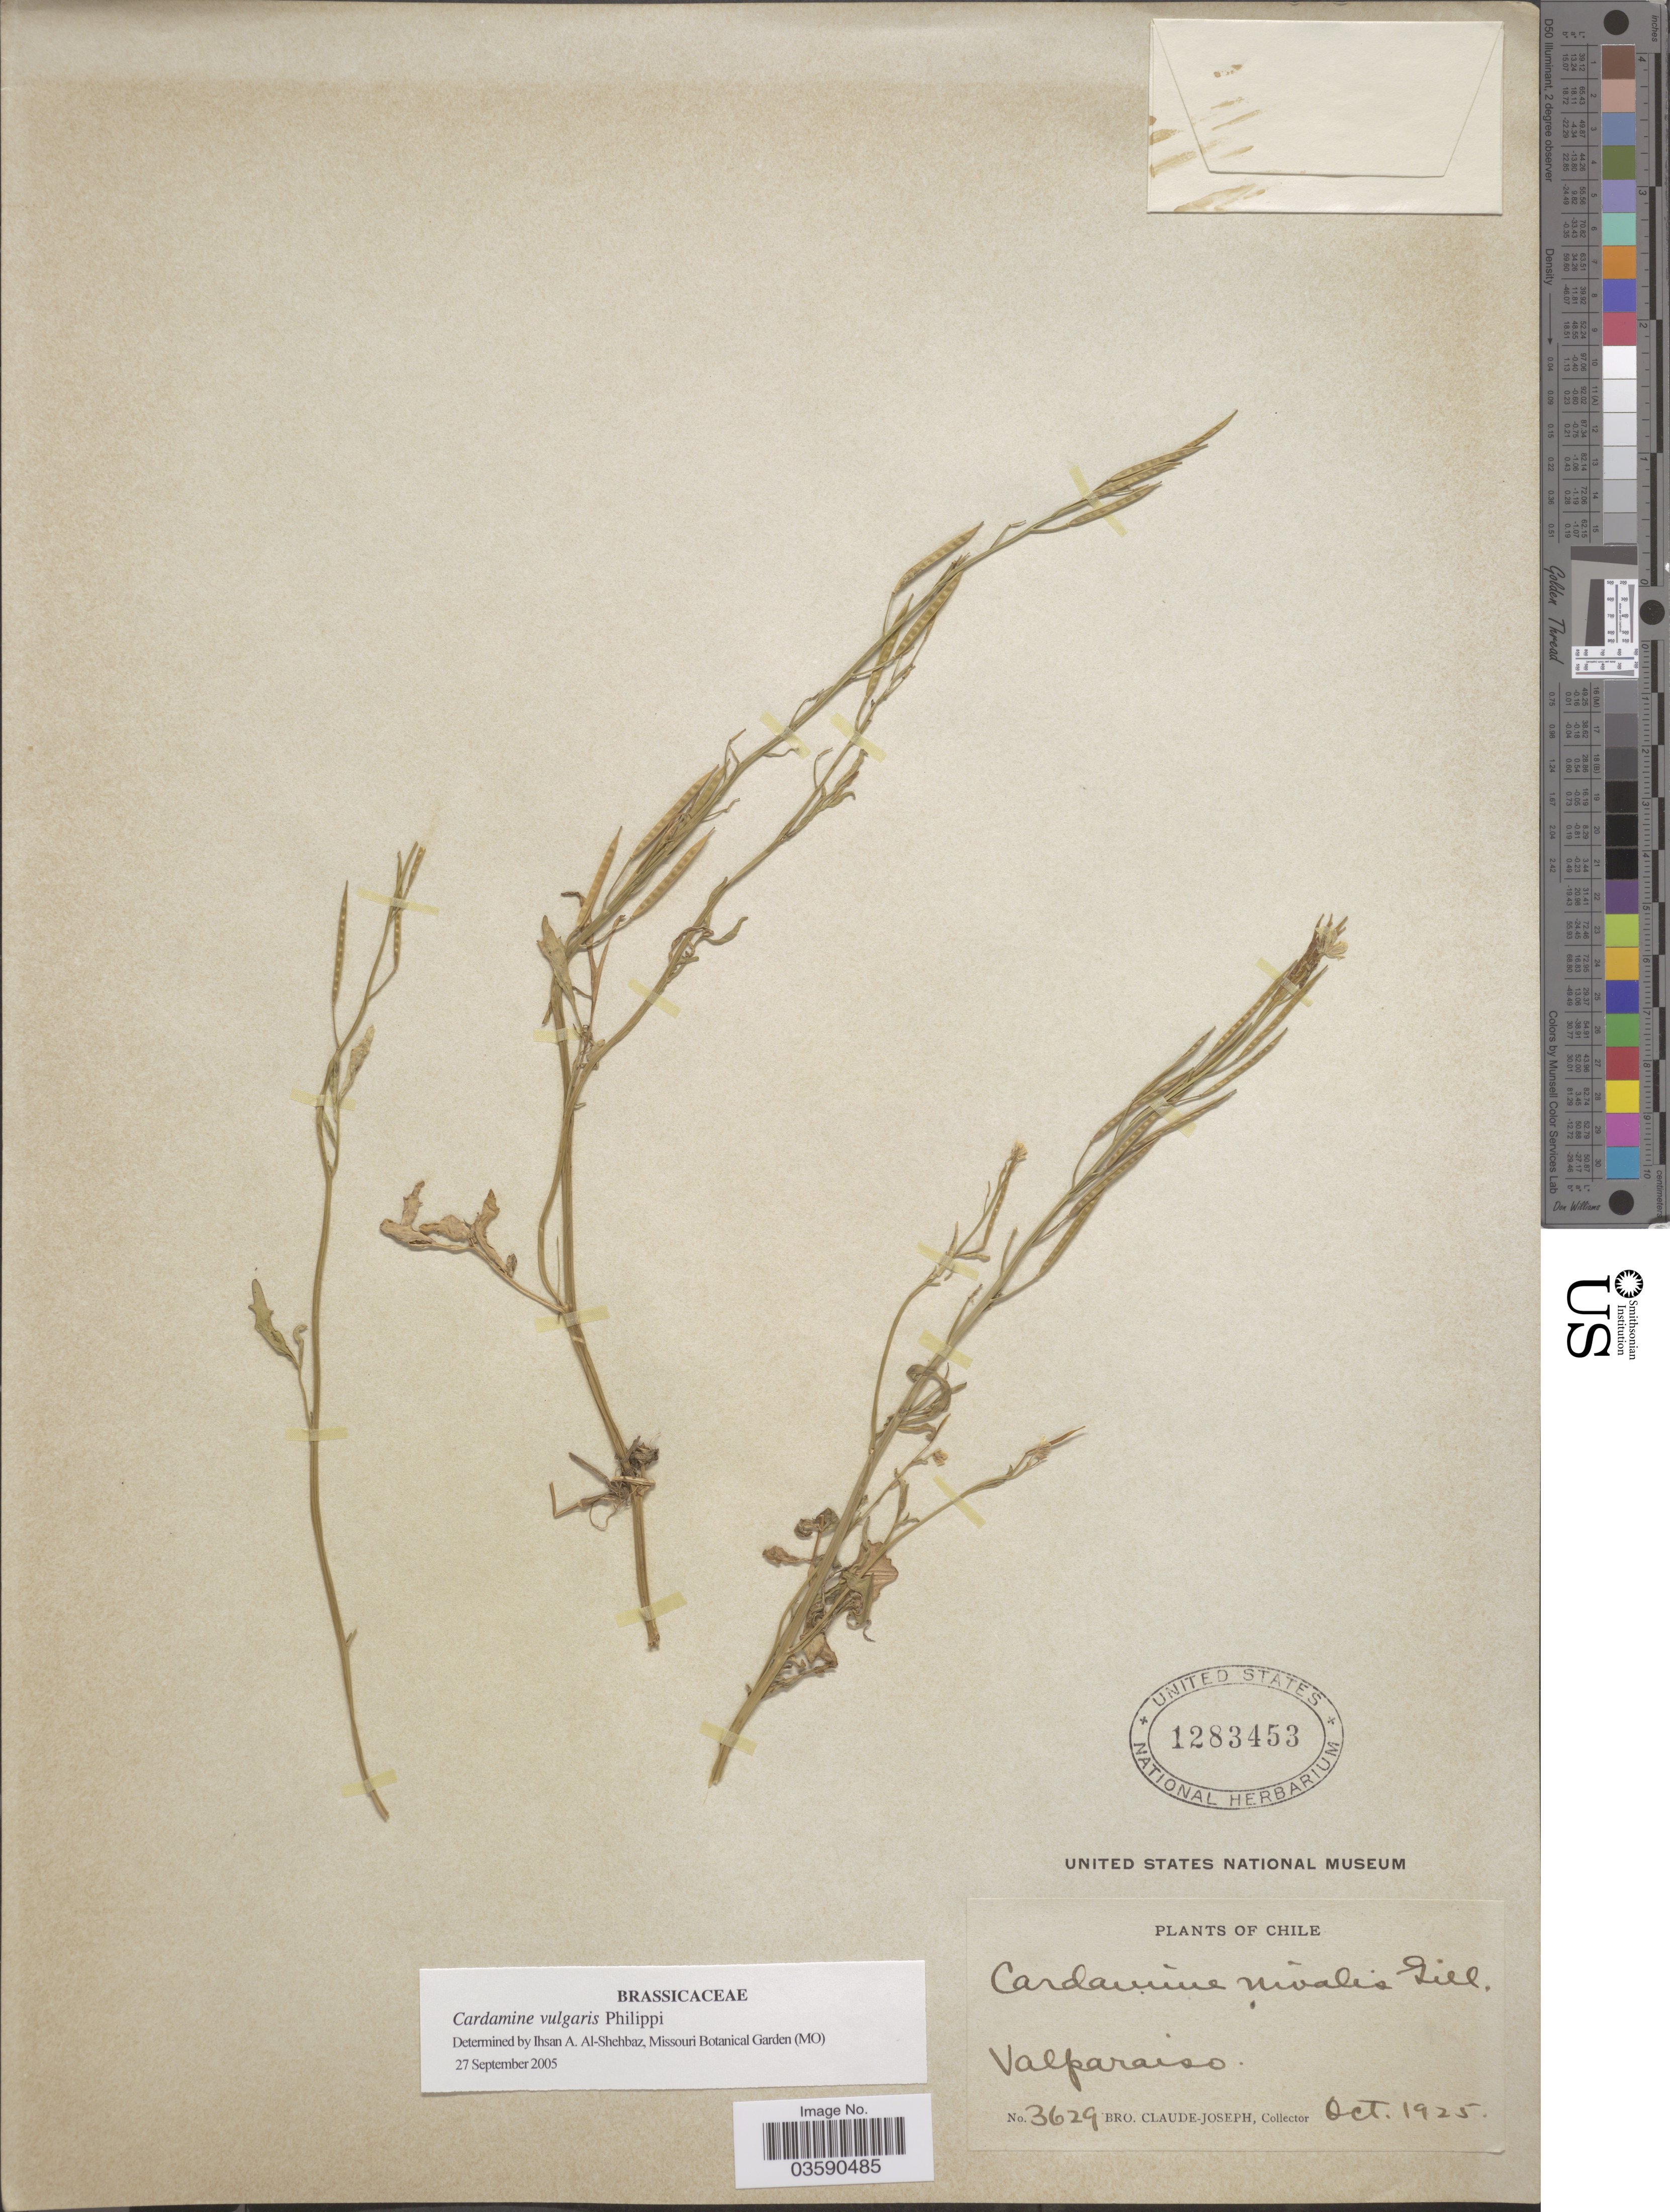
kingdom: Plantae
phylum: Tracheophyta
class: Magnoliopsida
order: Brassicales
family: Brassicaceae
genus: Cardamine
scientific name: Cardamine vulgaris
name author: Phil.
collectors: Bro. Claude-Joseph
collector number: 3629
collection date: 1925-10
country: Chile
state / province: Valparaíso (V)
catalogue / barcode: US 1283453